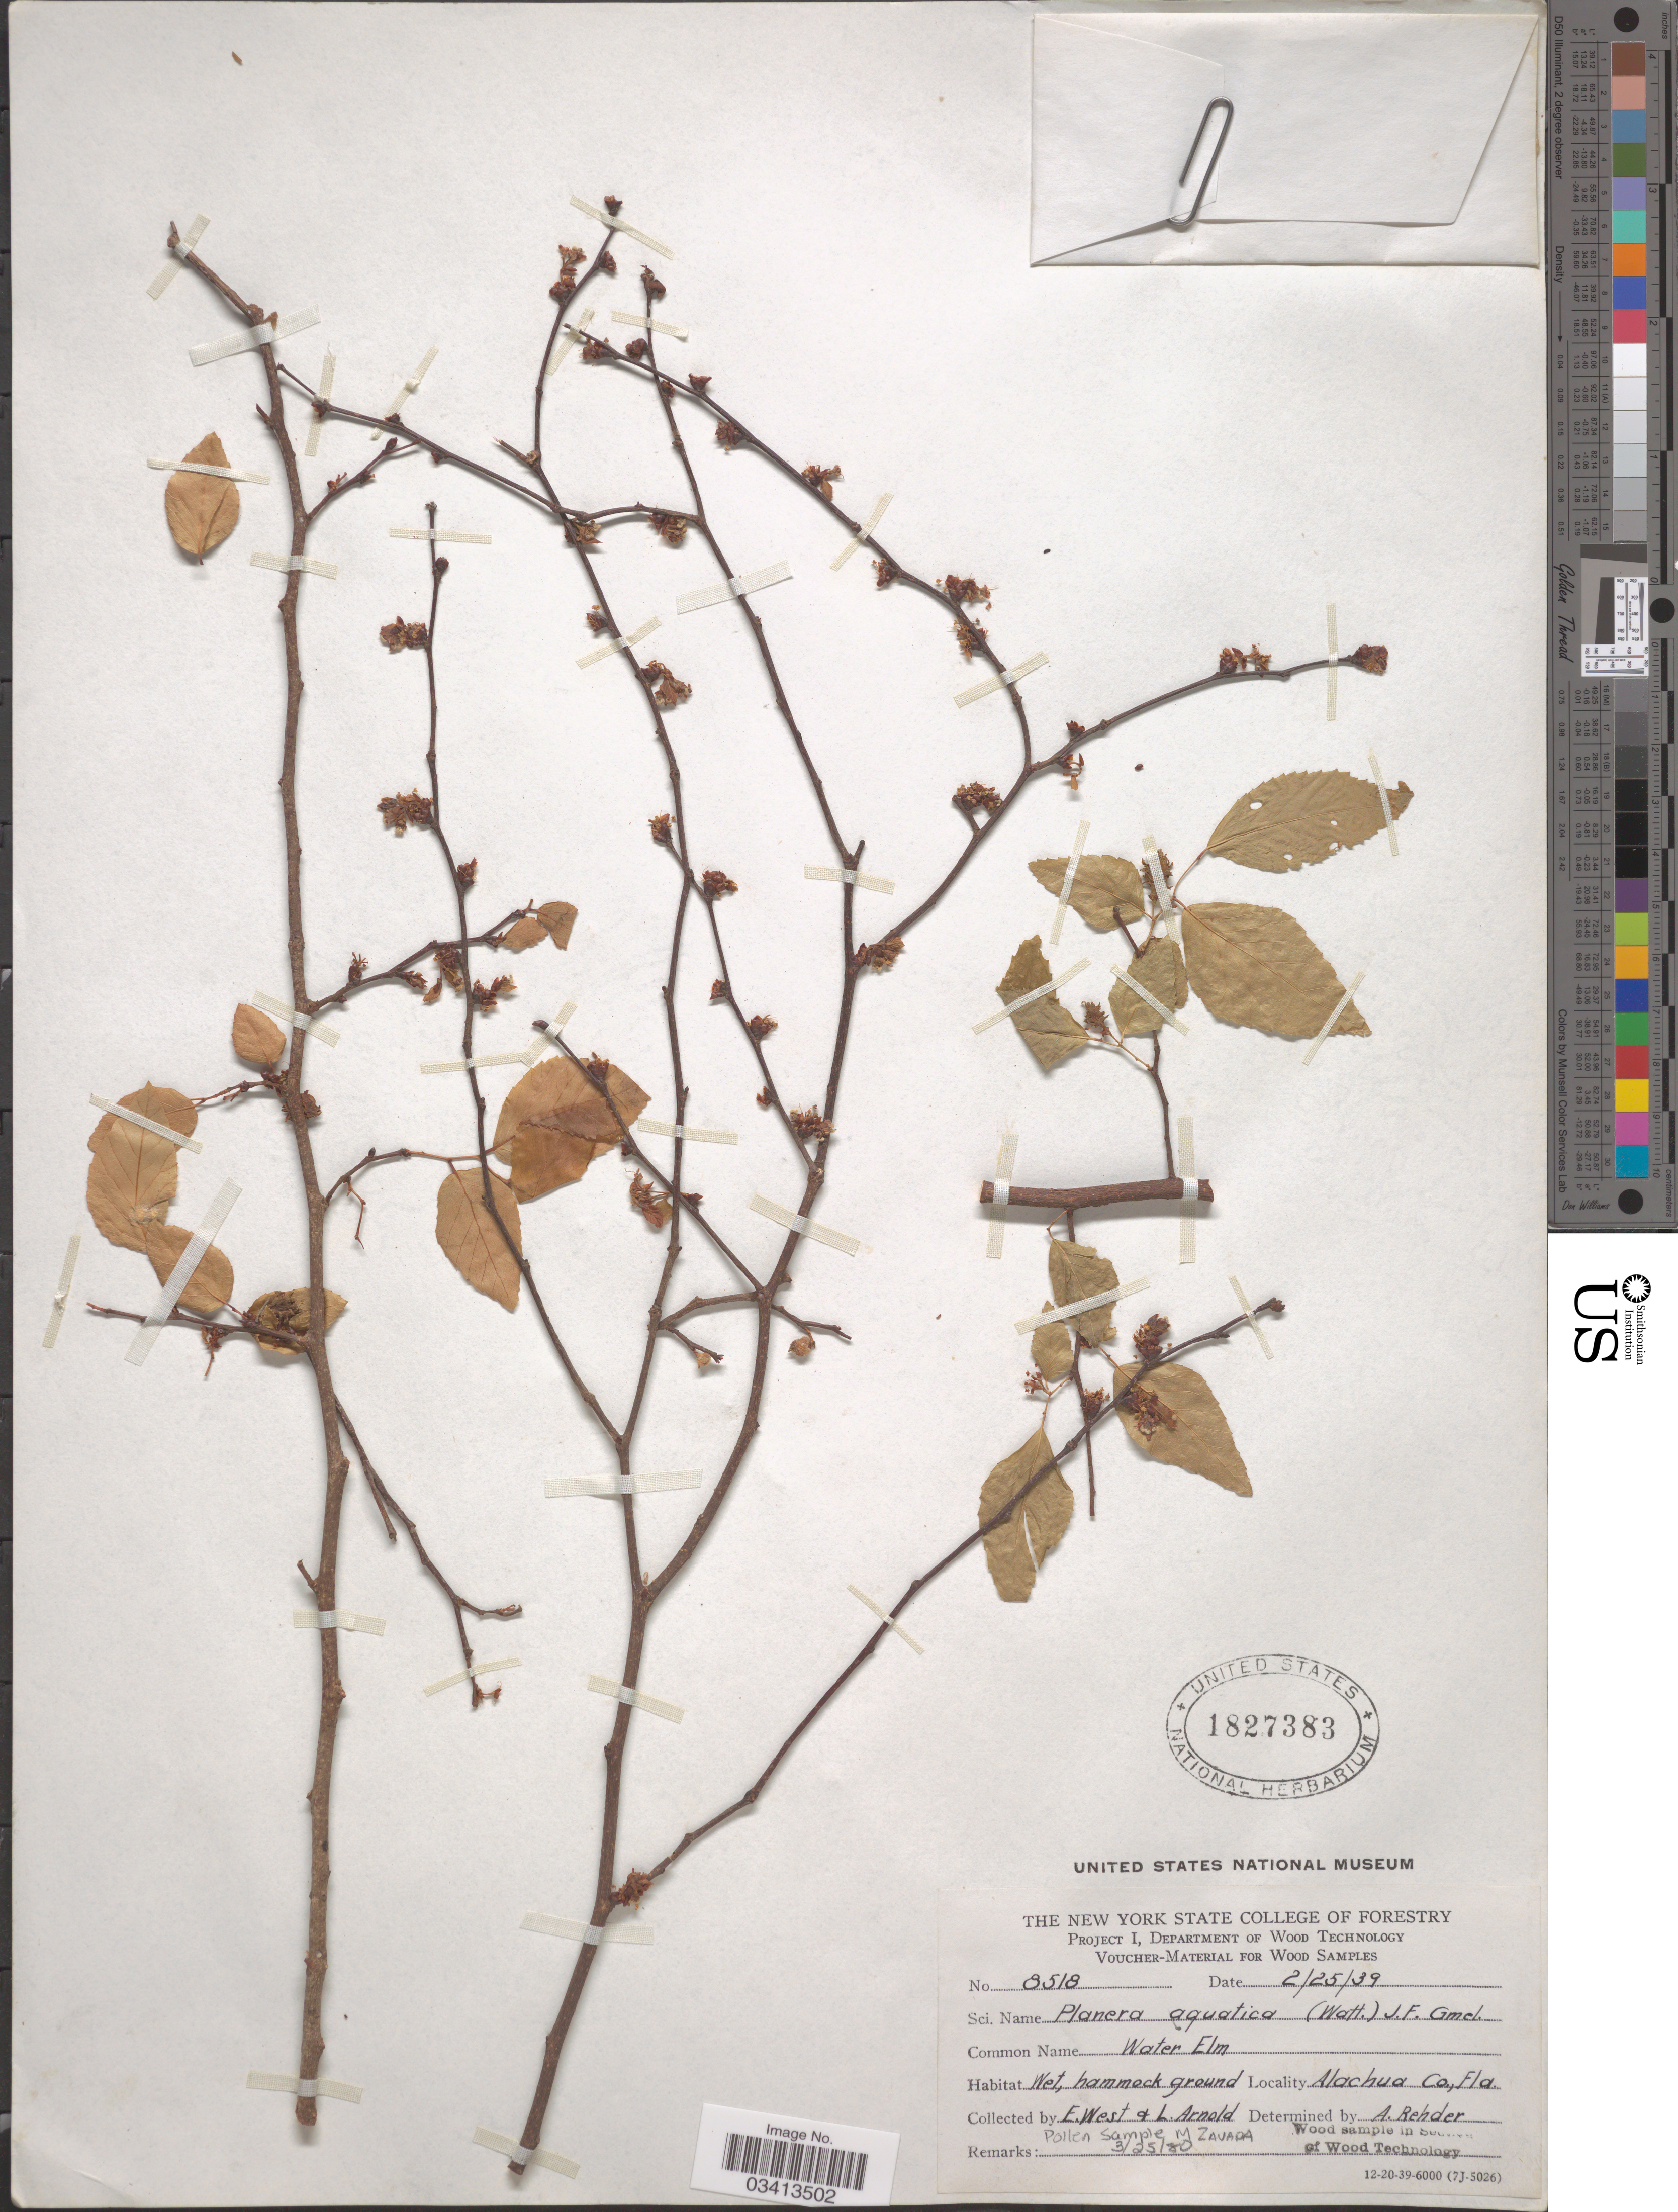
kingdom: Plantae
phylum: Tracheophyta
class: Magnoliopsida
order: Rosales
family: Ulmaceae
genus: Planera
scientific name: Planera aquatica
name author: J.F. Gmel.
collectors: E. West & L. Arnold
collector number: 8518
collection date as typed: Transcribed d/m/y: 25/2/39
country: United States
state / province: Florida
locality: Alachua Co.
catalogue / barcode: US 1827383